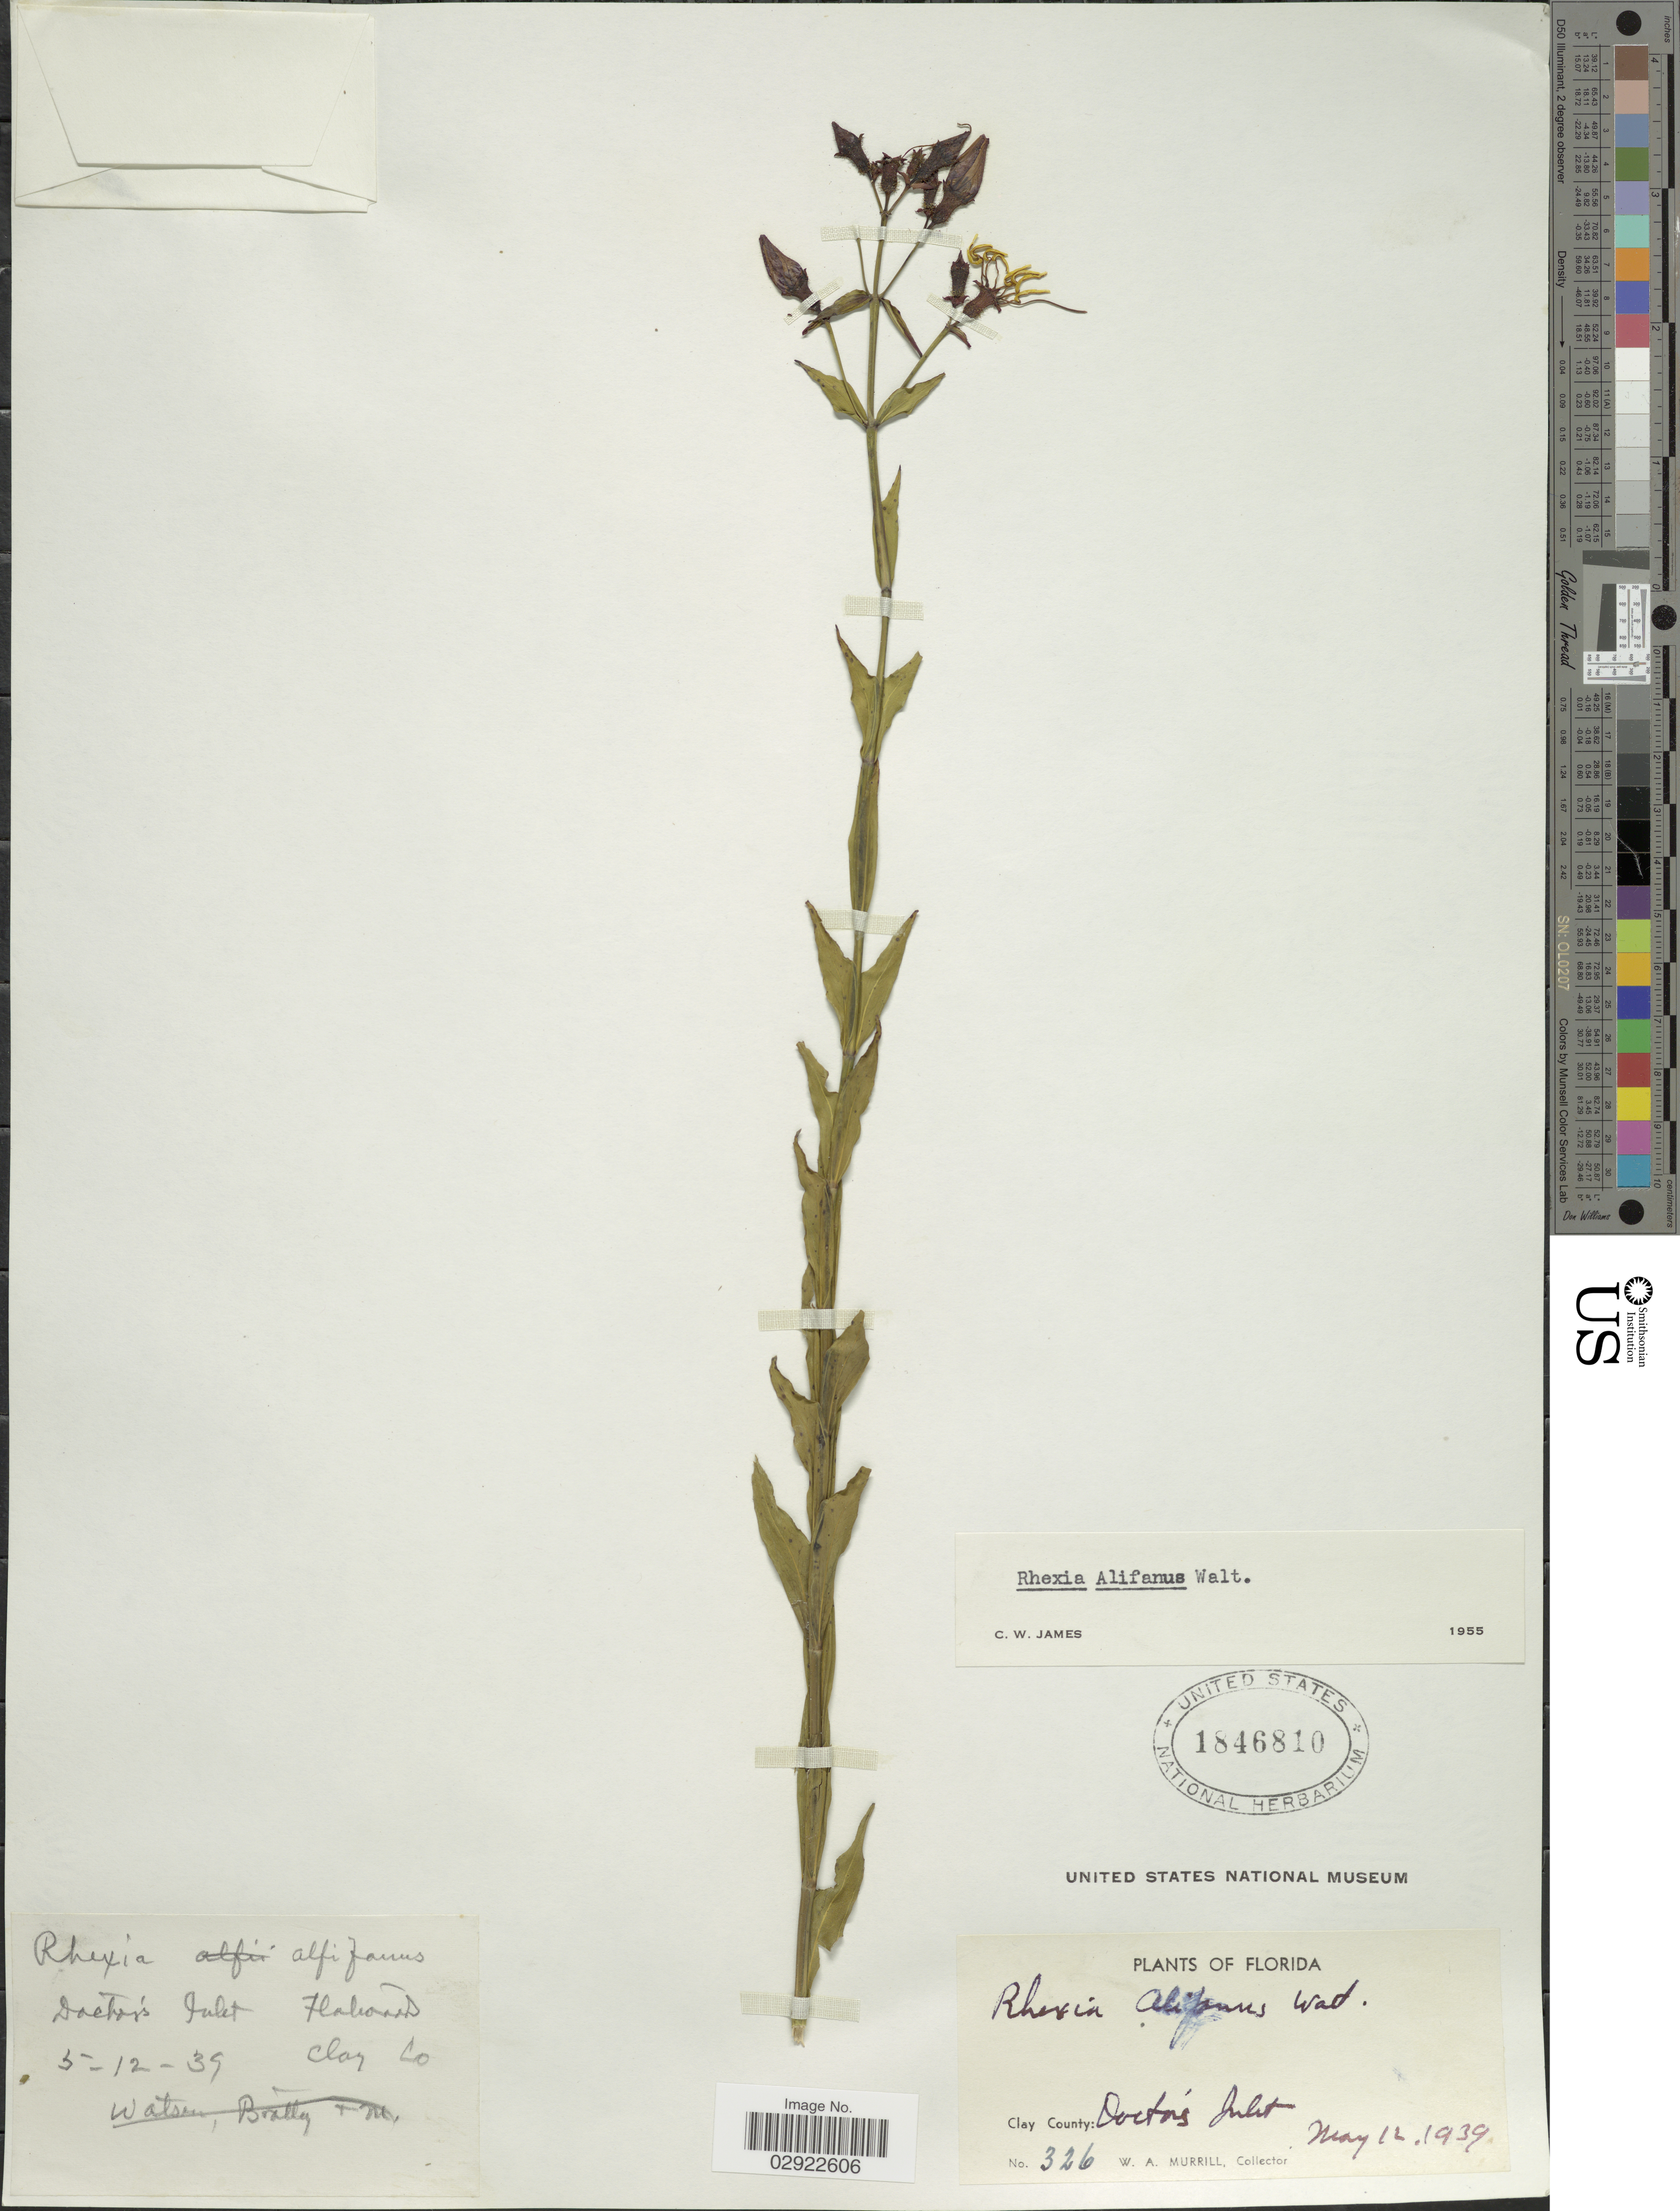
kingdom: Plantae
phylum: Tracheophyta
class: Magnoliopsida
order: Myrtales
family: Melastomataceae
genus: Rhexia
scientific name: Rhexia alifanus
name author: Walter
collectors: W. A. Murrill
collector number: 326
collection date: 1939-05-12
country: United States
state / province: Florida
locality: Clay County: Doctor's Inlet.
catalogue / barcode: US 1846810